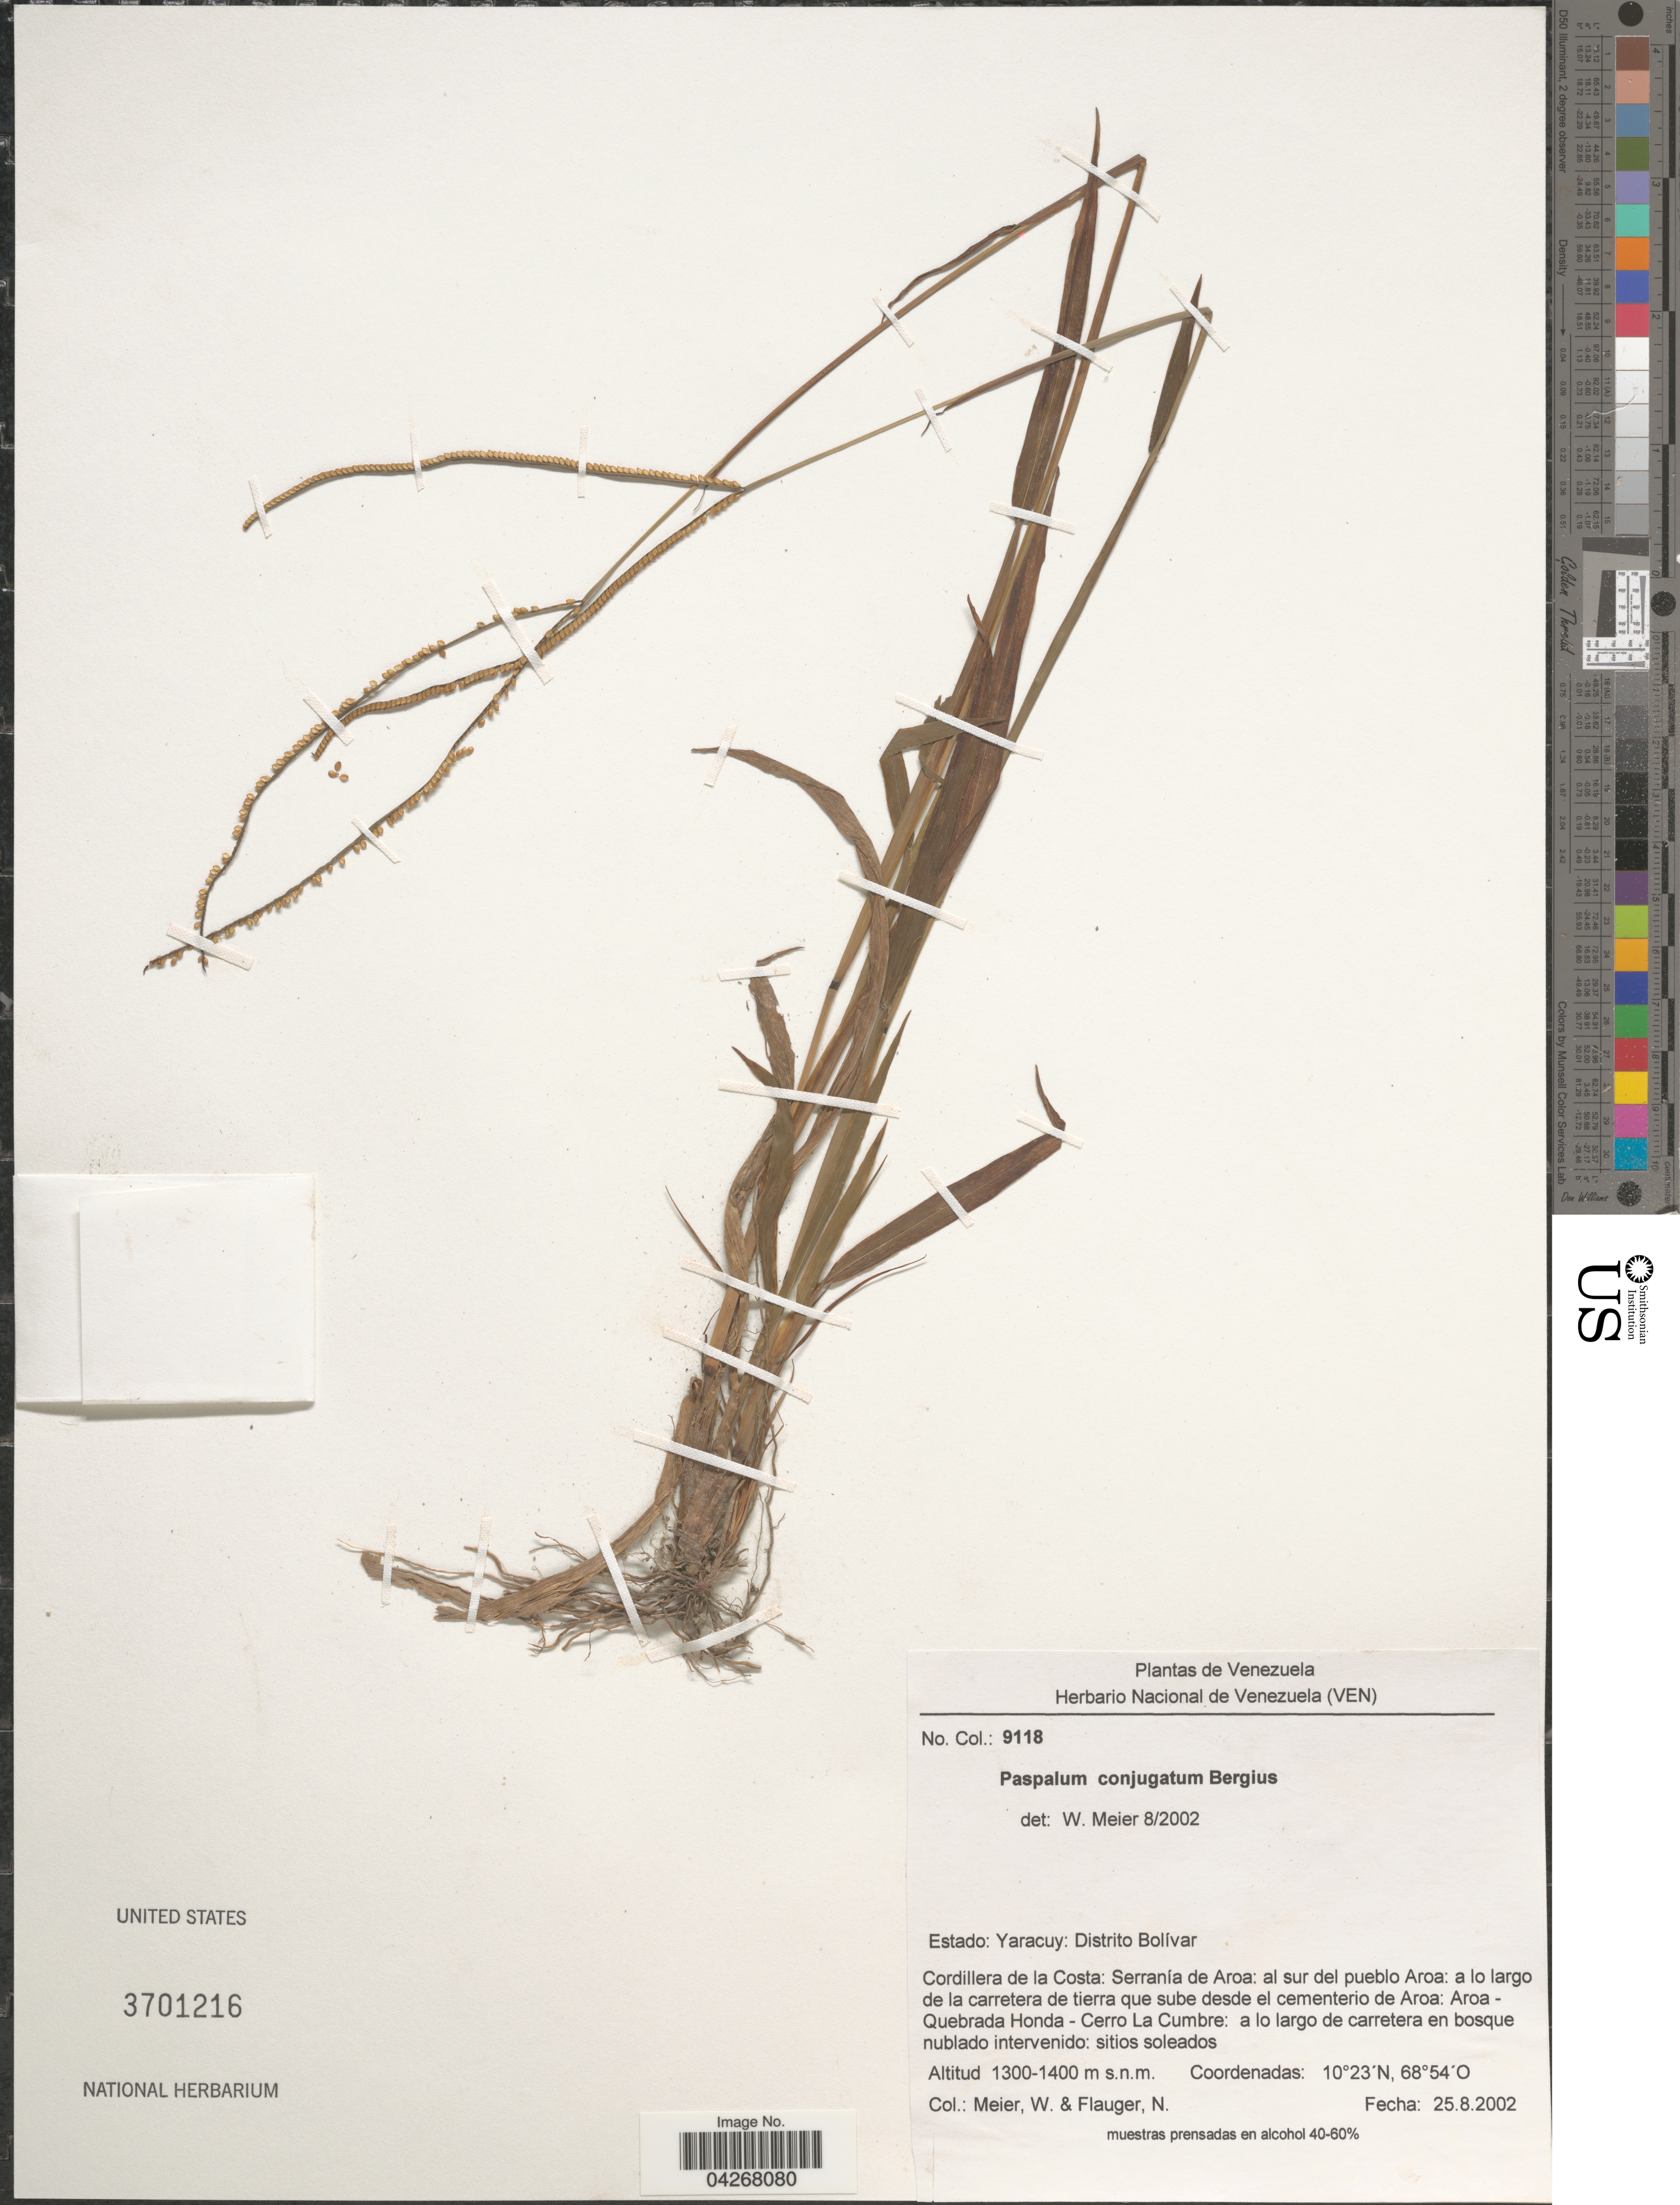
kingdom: Plantae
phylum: Tracheophyta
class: Liliopsida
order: Poales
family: Poaceae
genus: Paspalum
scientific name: Paspalum conjugatum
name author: P.J. Bergius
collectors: W. Meier & N. Flauger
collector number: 9118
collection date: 2002-08-25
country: Venezuela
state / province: Yaracuy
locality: Distrito Bolivar. Cordillera de la Costa: Serranía de Aroa: al sur del pueblo Aroa: a lo largo de la carretera de tierra que sube desde el cementerio de Aroa: Aroa - Quebrada Honda - Cerro La Cumbre: a lo largo de carretera en bosque nublado intervenido: sitios soleados.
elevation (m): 1300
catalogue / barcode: US 3701216